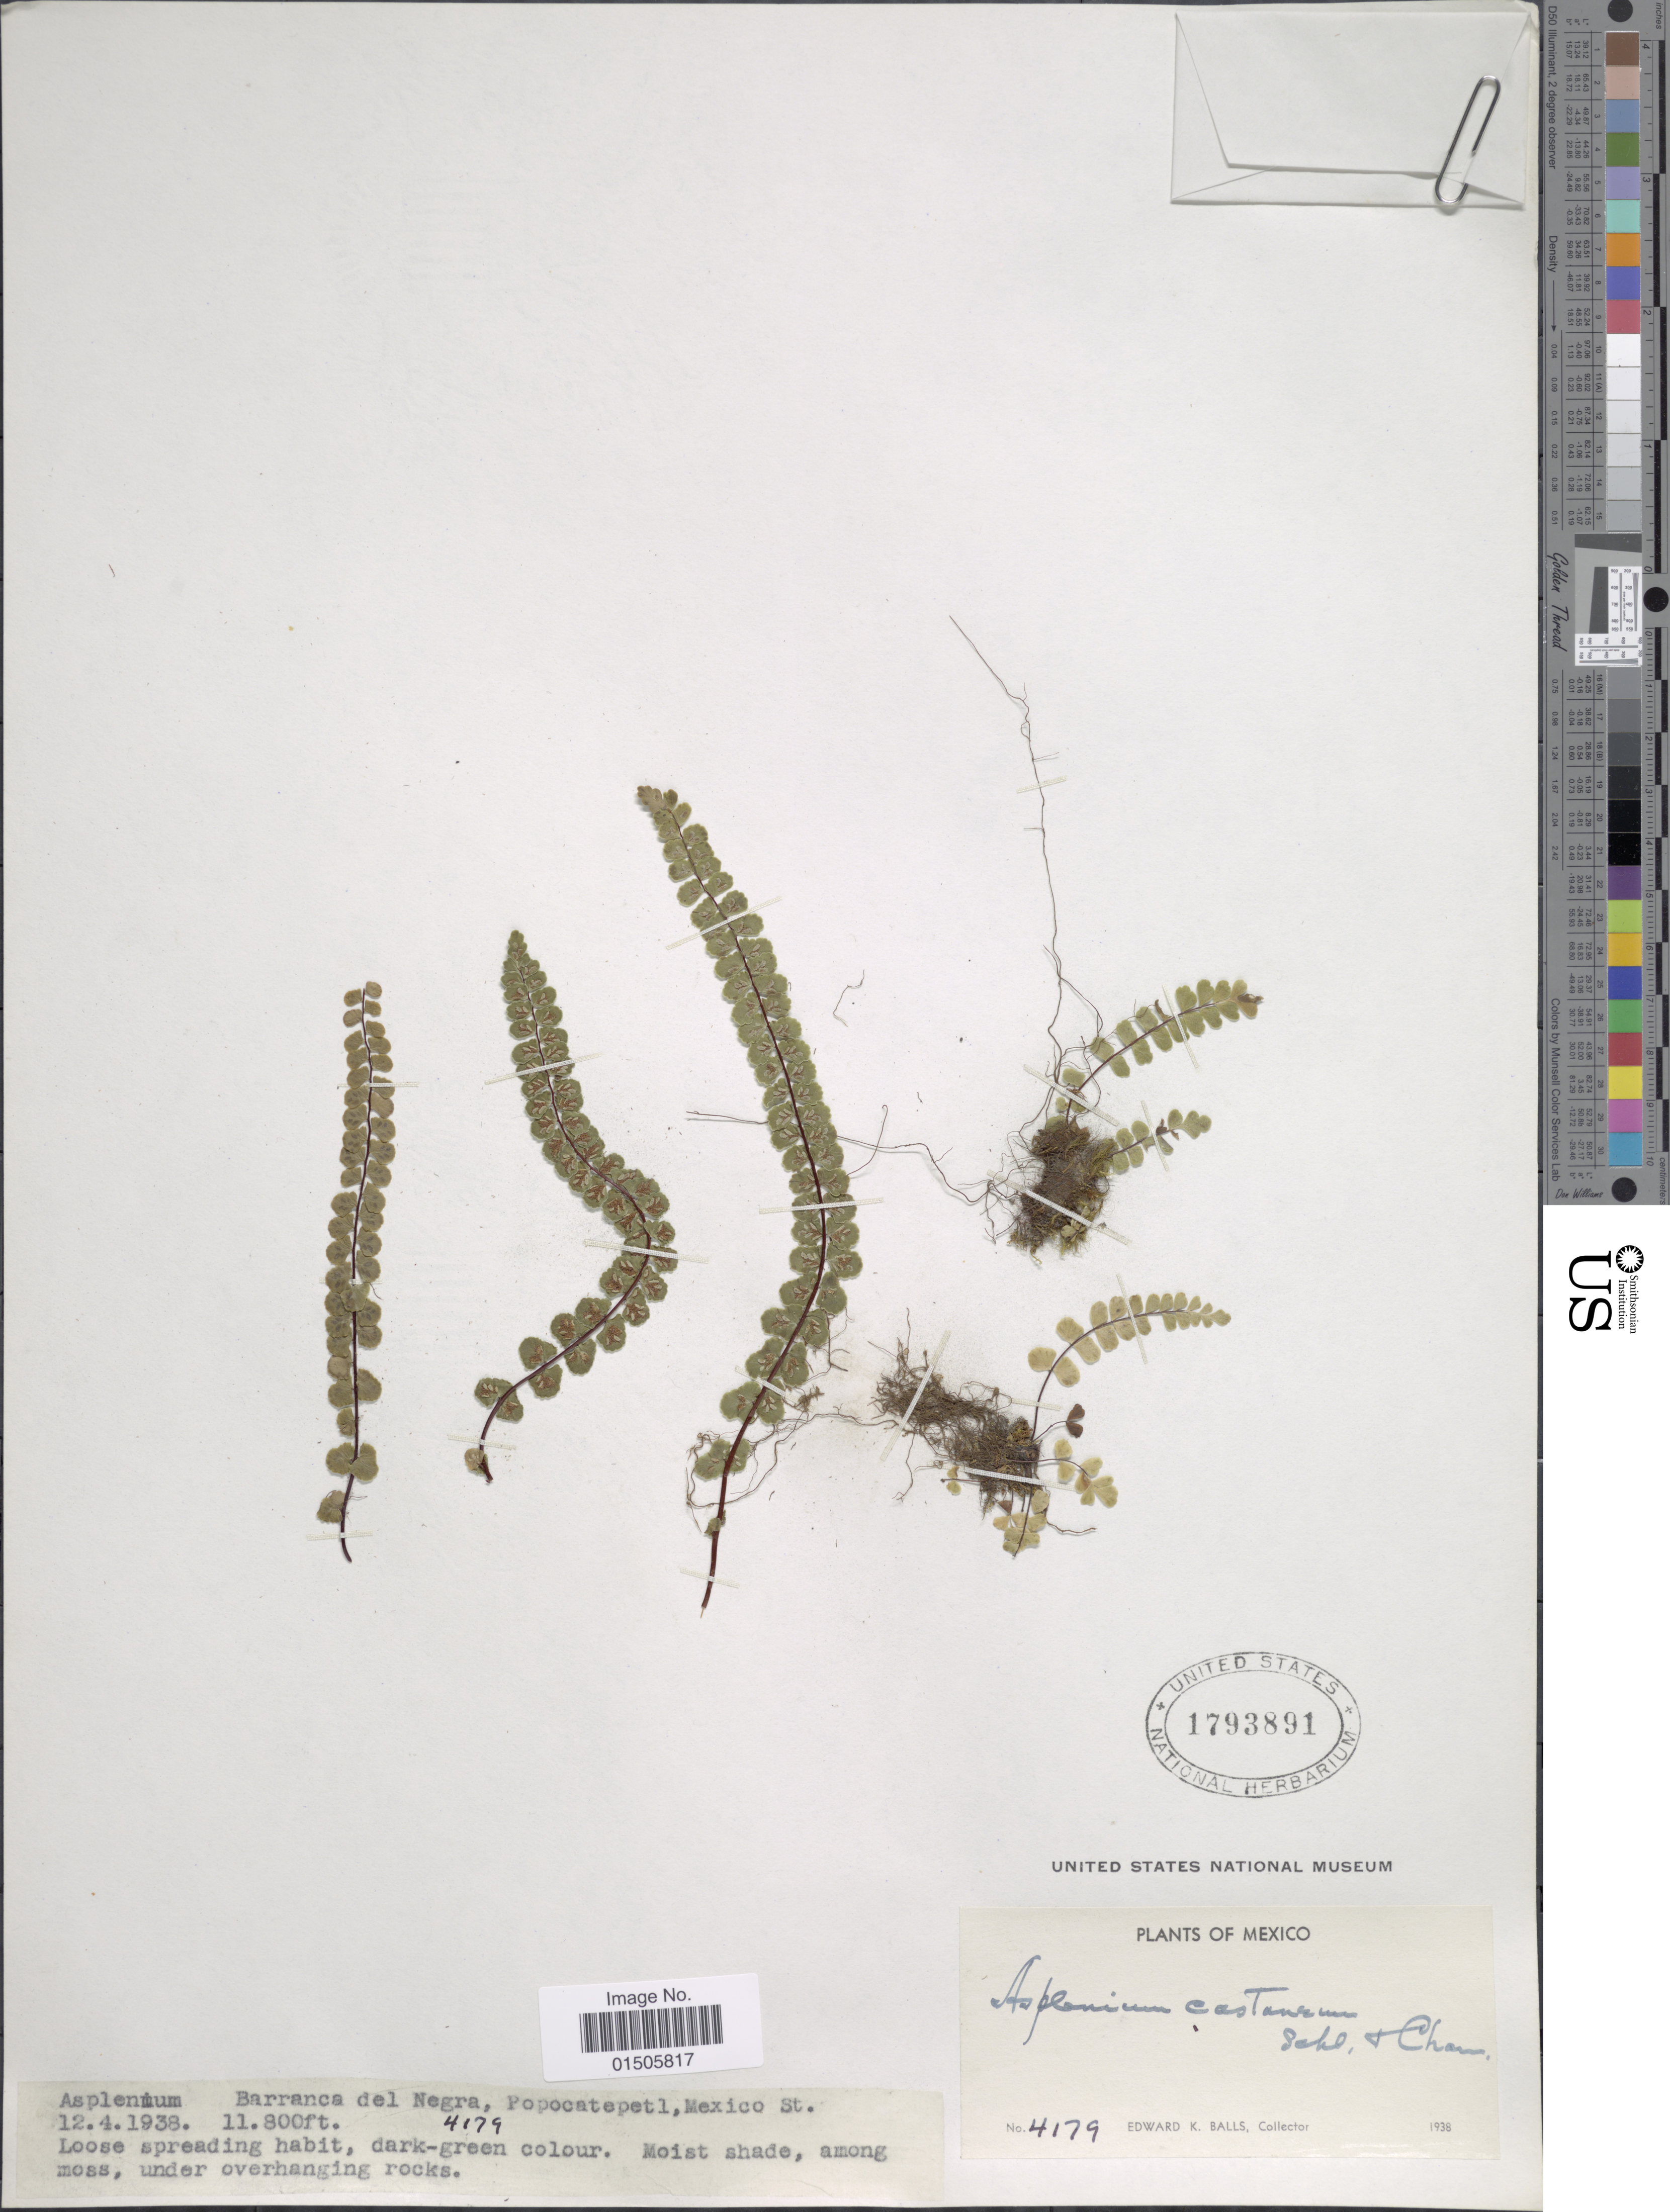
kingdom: Plantae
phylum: Tracheophyta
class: Polypodiopsida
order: Polypodiales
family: Aspleniaceae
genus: Asplenium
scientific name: Asplenium castaneum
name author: Schltdl. & Cham.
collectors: E. K. Balls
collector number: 4179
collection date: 1938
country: Mexico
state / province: México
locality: Barranca del Negra, Popocatepetl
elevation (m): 3597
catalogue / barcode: US 1793891